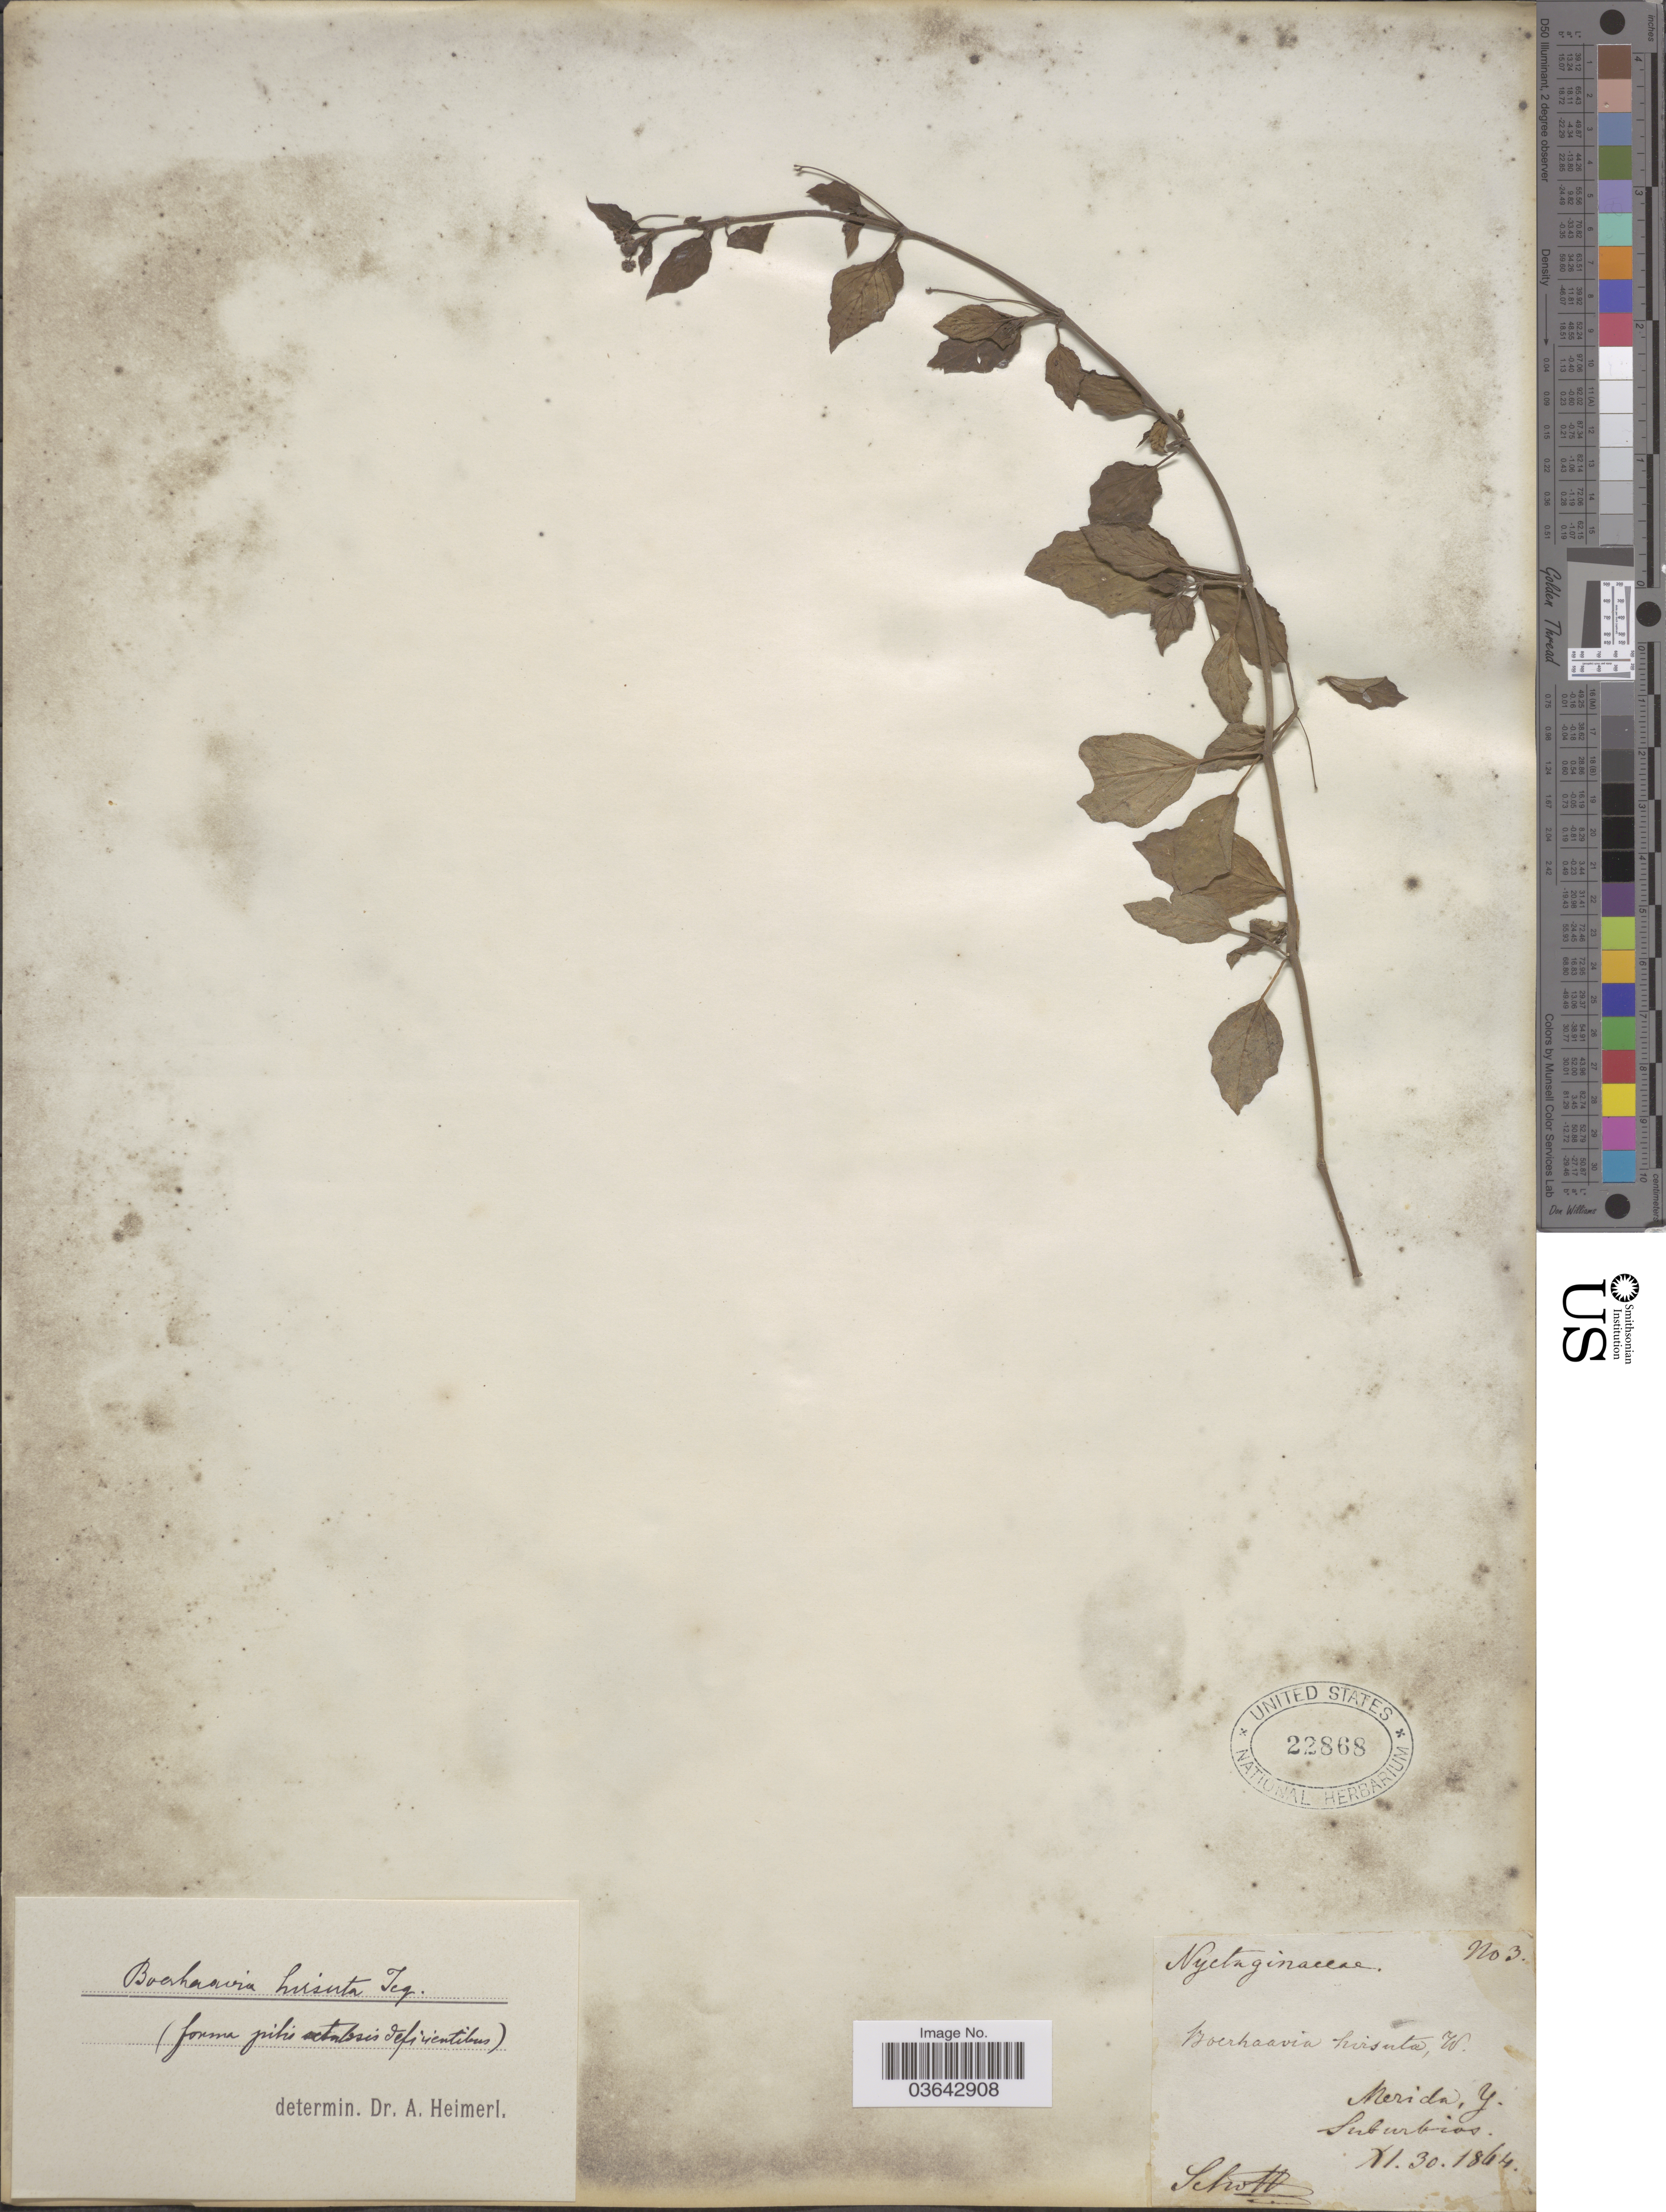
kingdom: Plantae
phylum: Tracheophyta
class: Magnoliopsida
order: Caryophyllales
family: Nyctaginaceae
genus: Boerhavia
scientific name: Boerhavia caribaea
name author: Jacq.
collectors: -. Schottz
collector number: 3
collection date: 1864-11-30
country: Mexico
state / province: Yucatán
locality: Merida, Y. Suburbios.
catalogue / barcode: US 22868